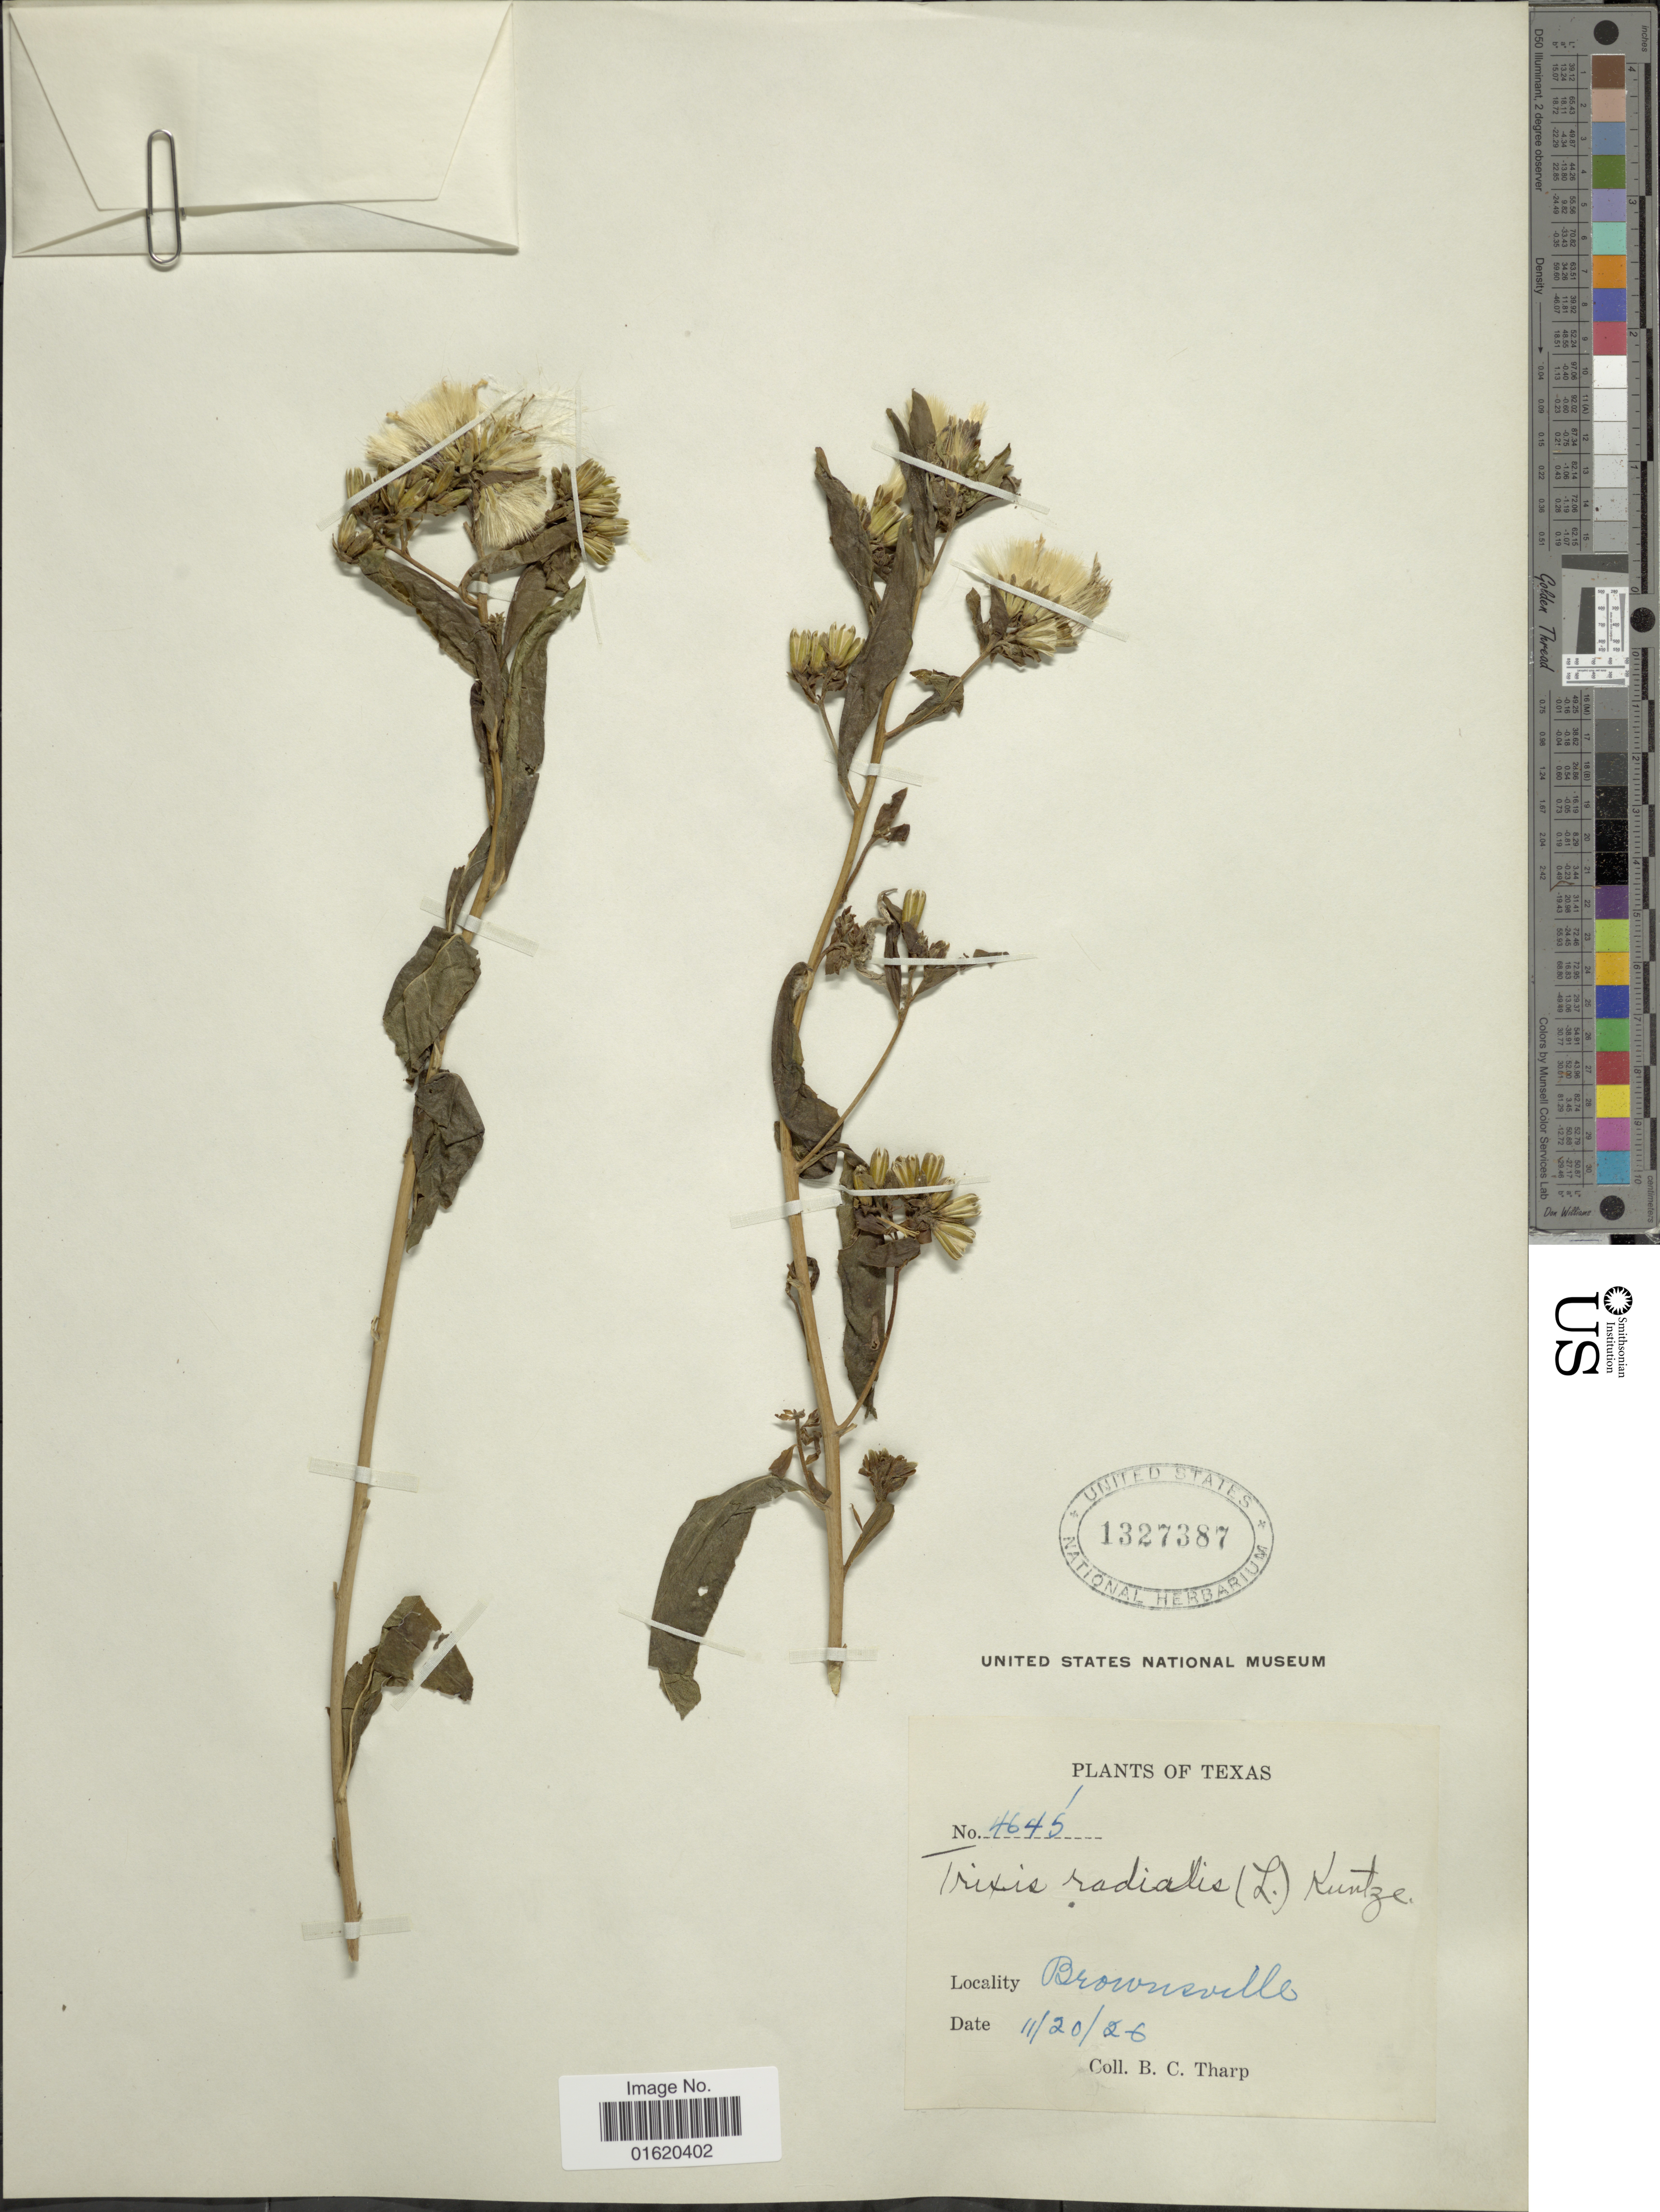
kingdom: Plantae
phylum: Tracheophyta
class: Magnoliopsida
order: Asterales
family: Asteraceae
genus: Trixis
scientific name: Trixis inula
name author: Crantz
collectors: B. C. Tharp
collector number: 4645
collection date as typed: Transcribed d/m/y: 20/11/26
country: United States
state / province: Texas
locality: Brownsville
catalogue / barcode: US 1327387